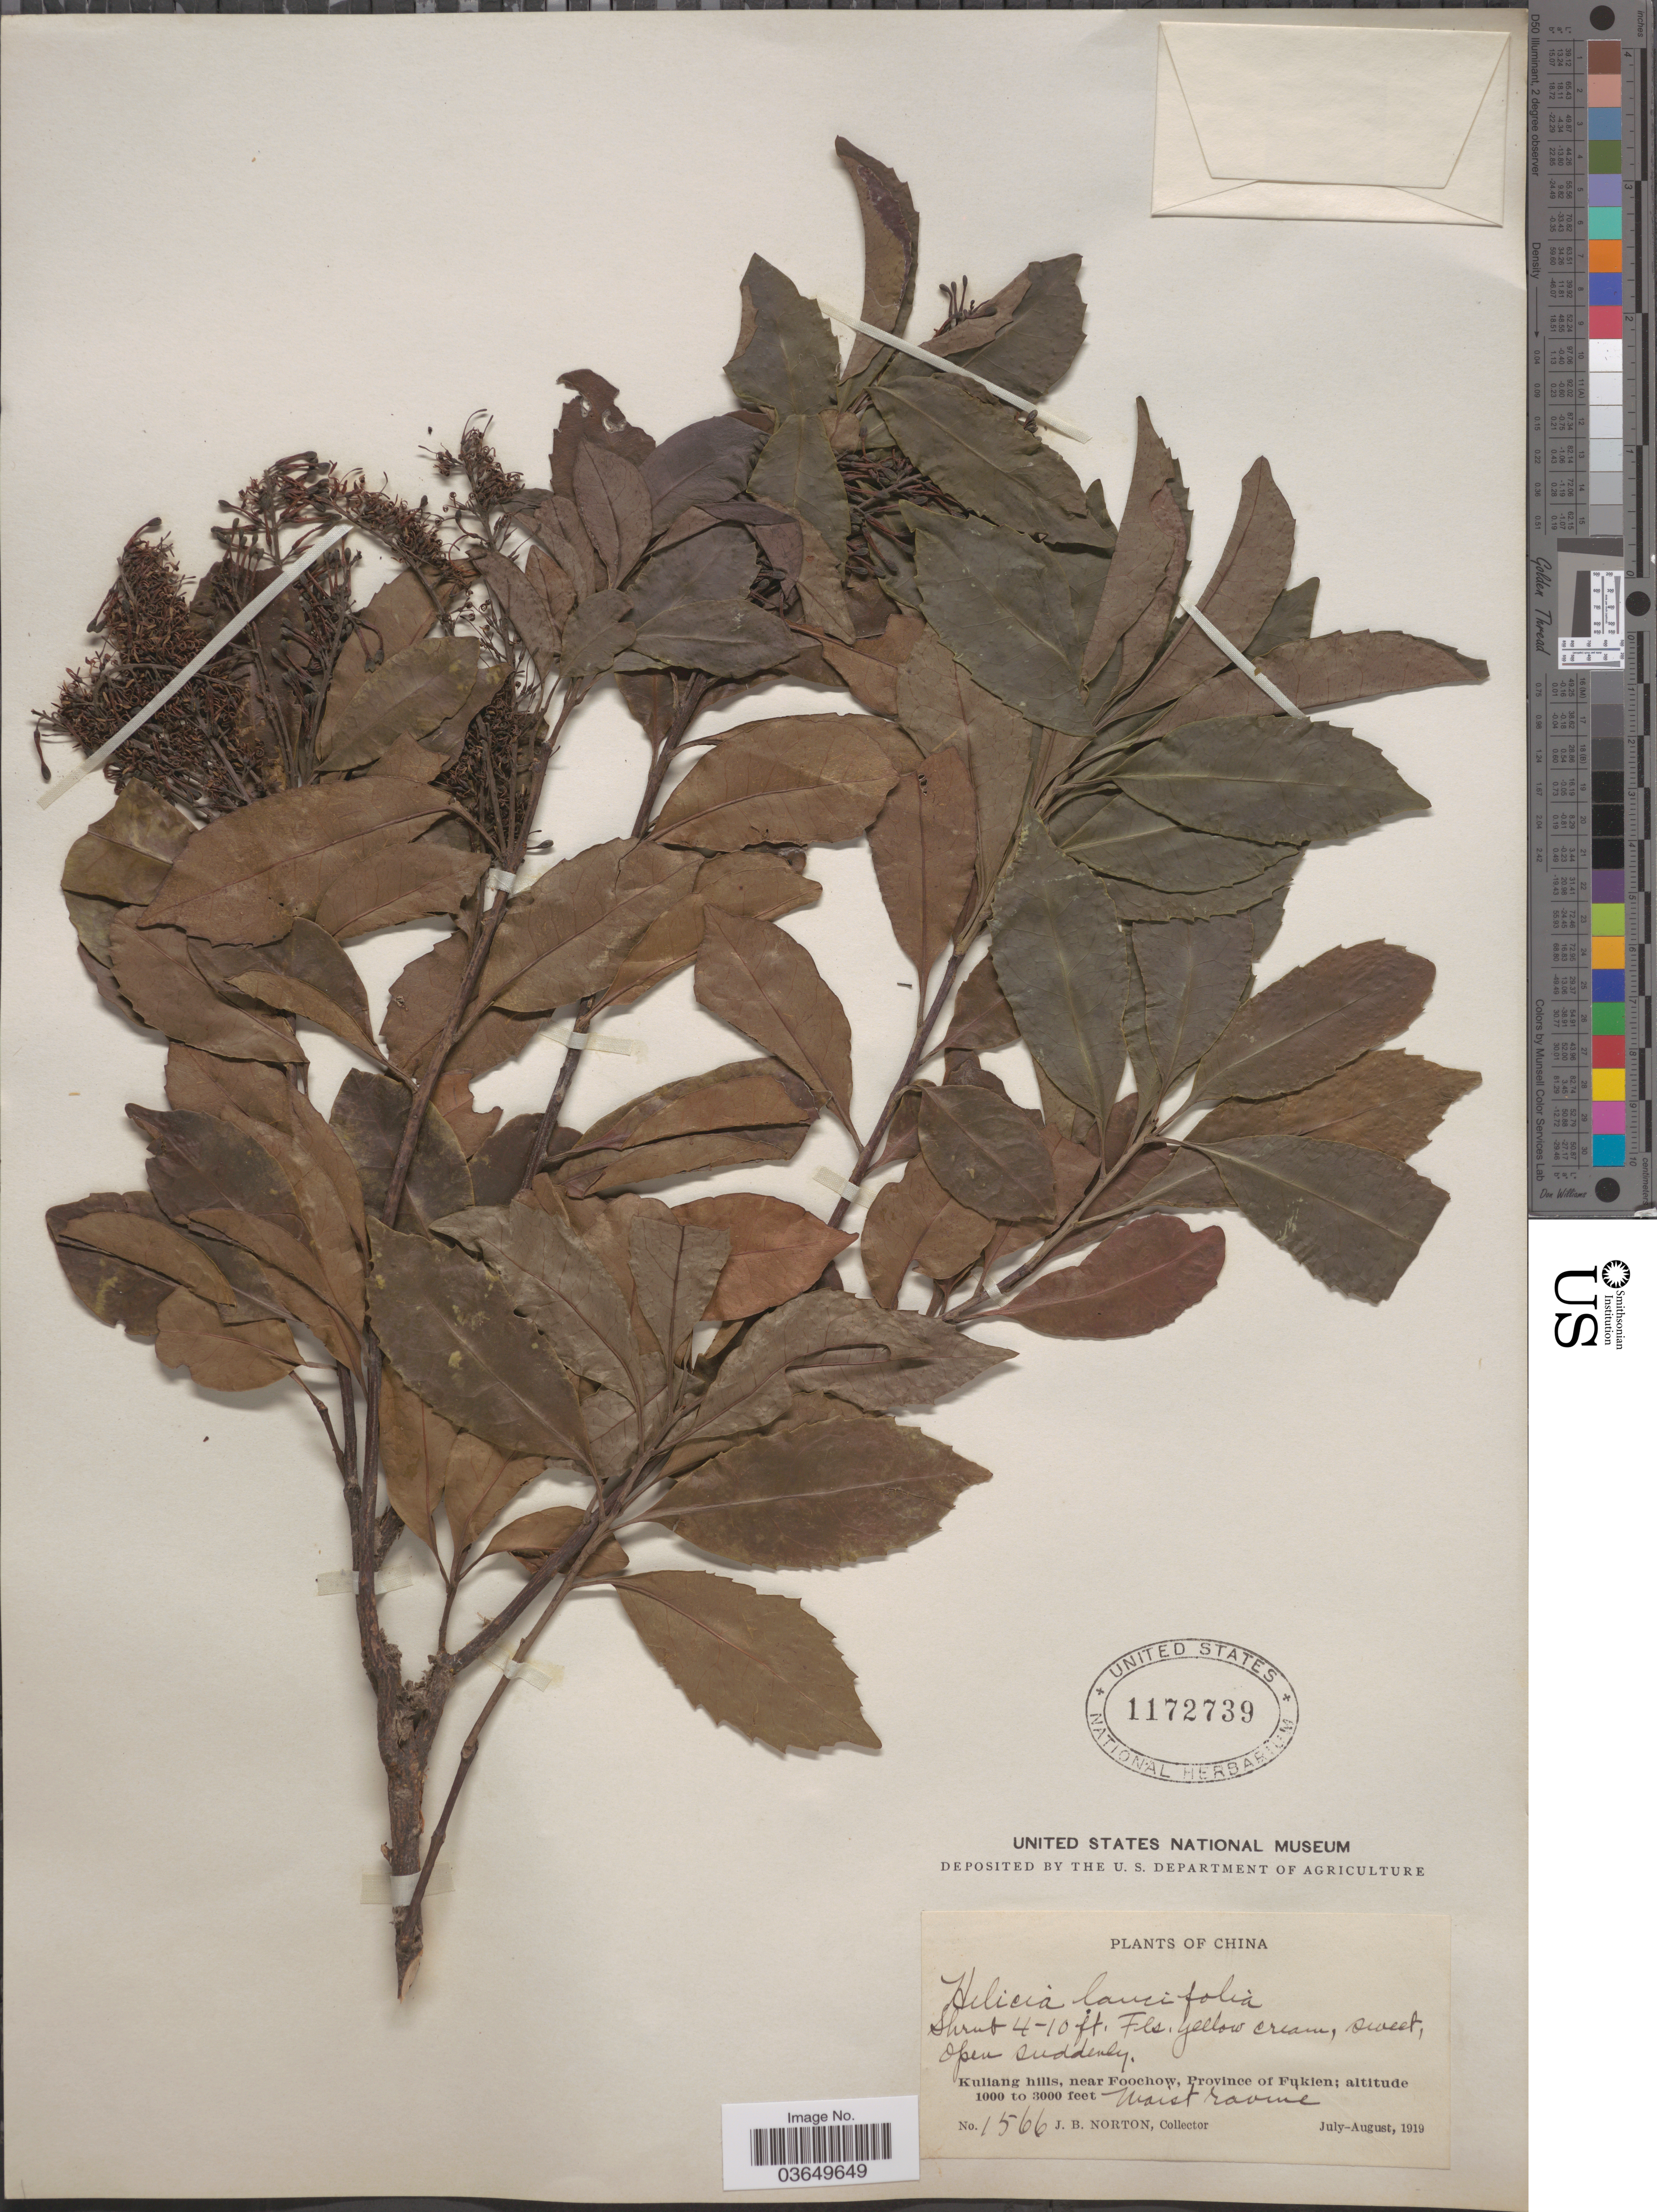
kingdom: Plantae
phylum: Tracheophyta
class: Magnoliopsida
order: Proteales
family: Proteaceae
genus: Helicia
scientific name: Helicia cochinchinensis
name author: Lour.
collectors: J. B. Norton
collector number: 1566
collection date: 1919-07/1919-08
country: China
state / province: Fujian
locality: Kuliang hills, near Foochow, Province of Fukien.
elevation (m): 305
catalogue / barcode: US 1172739